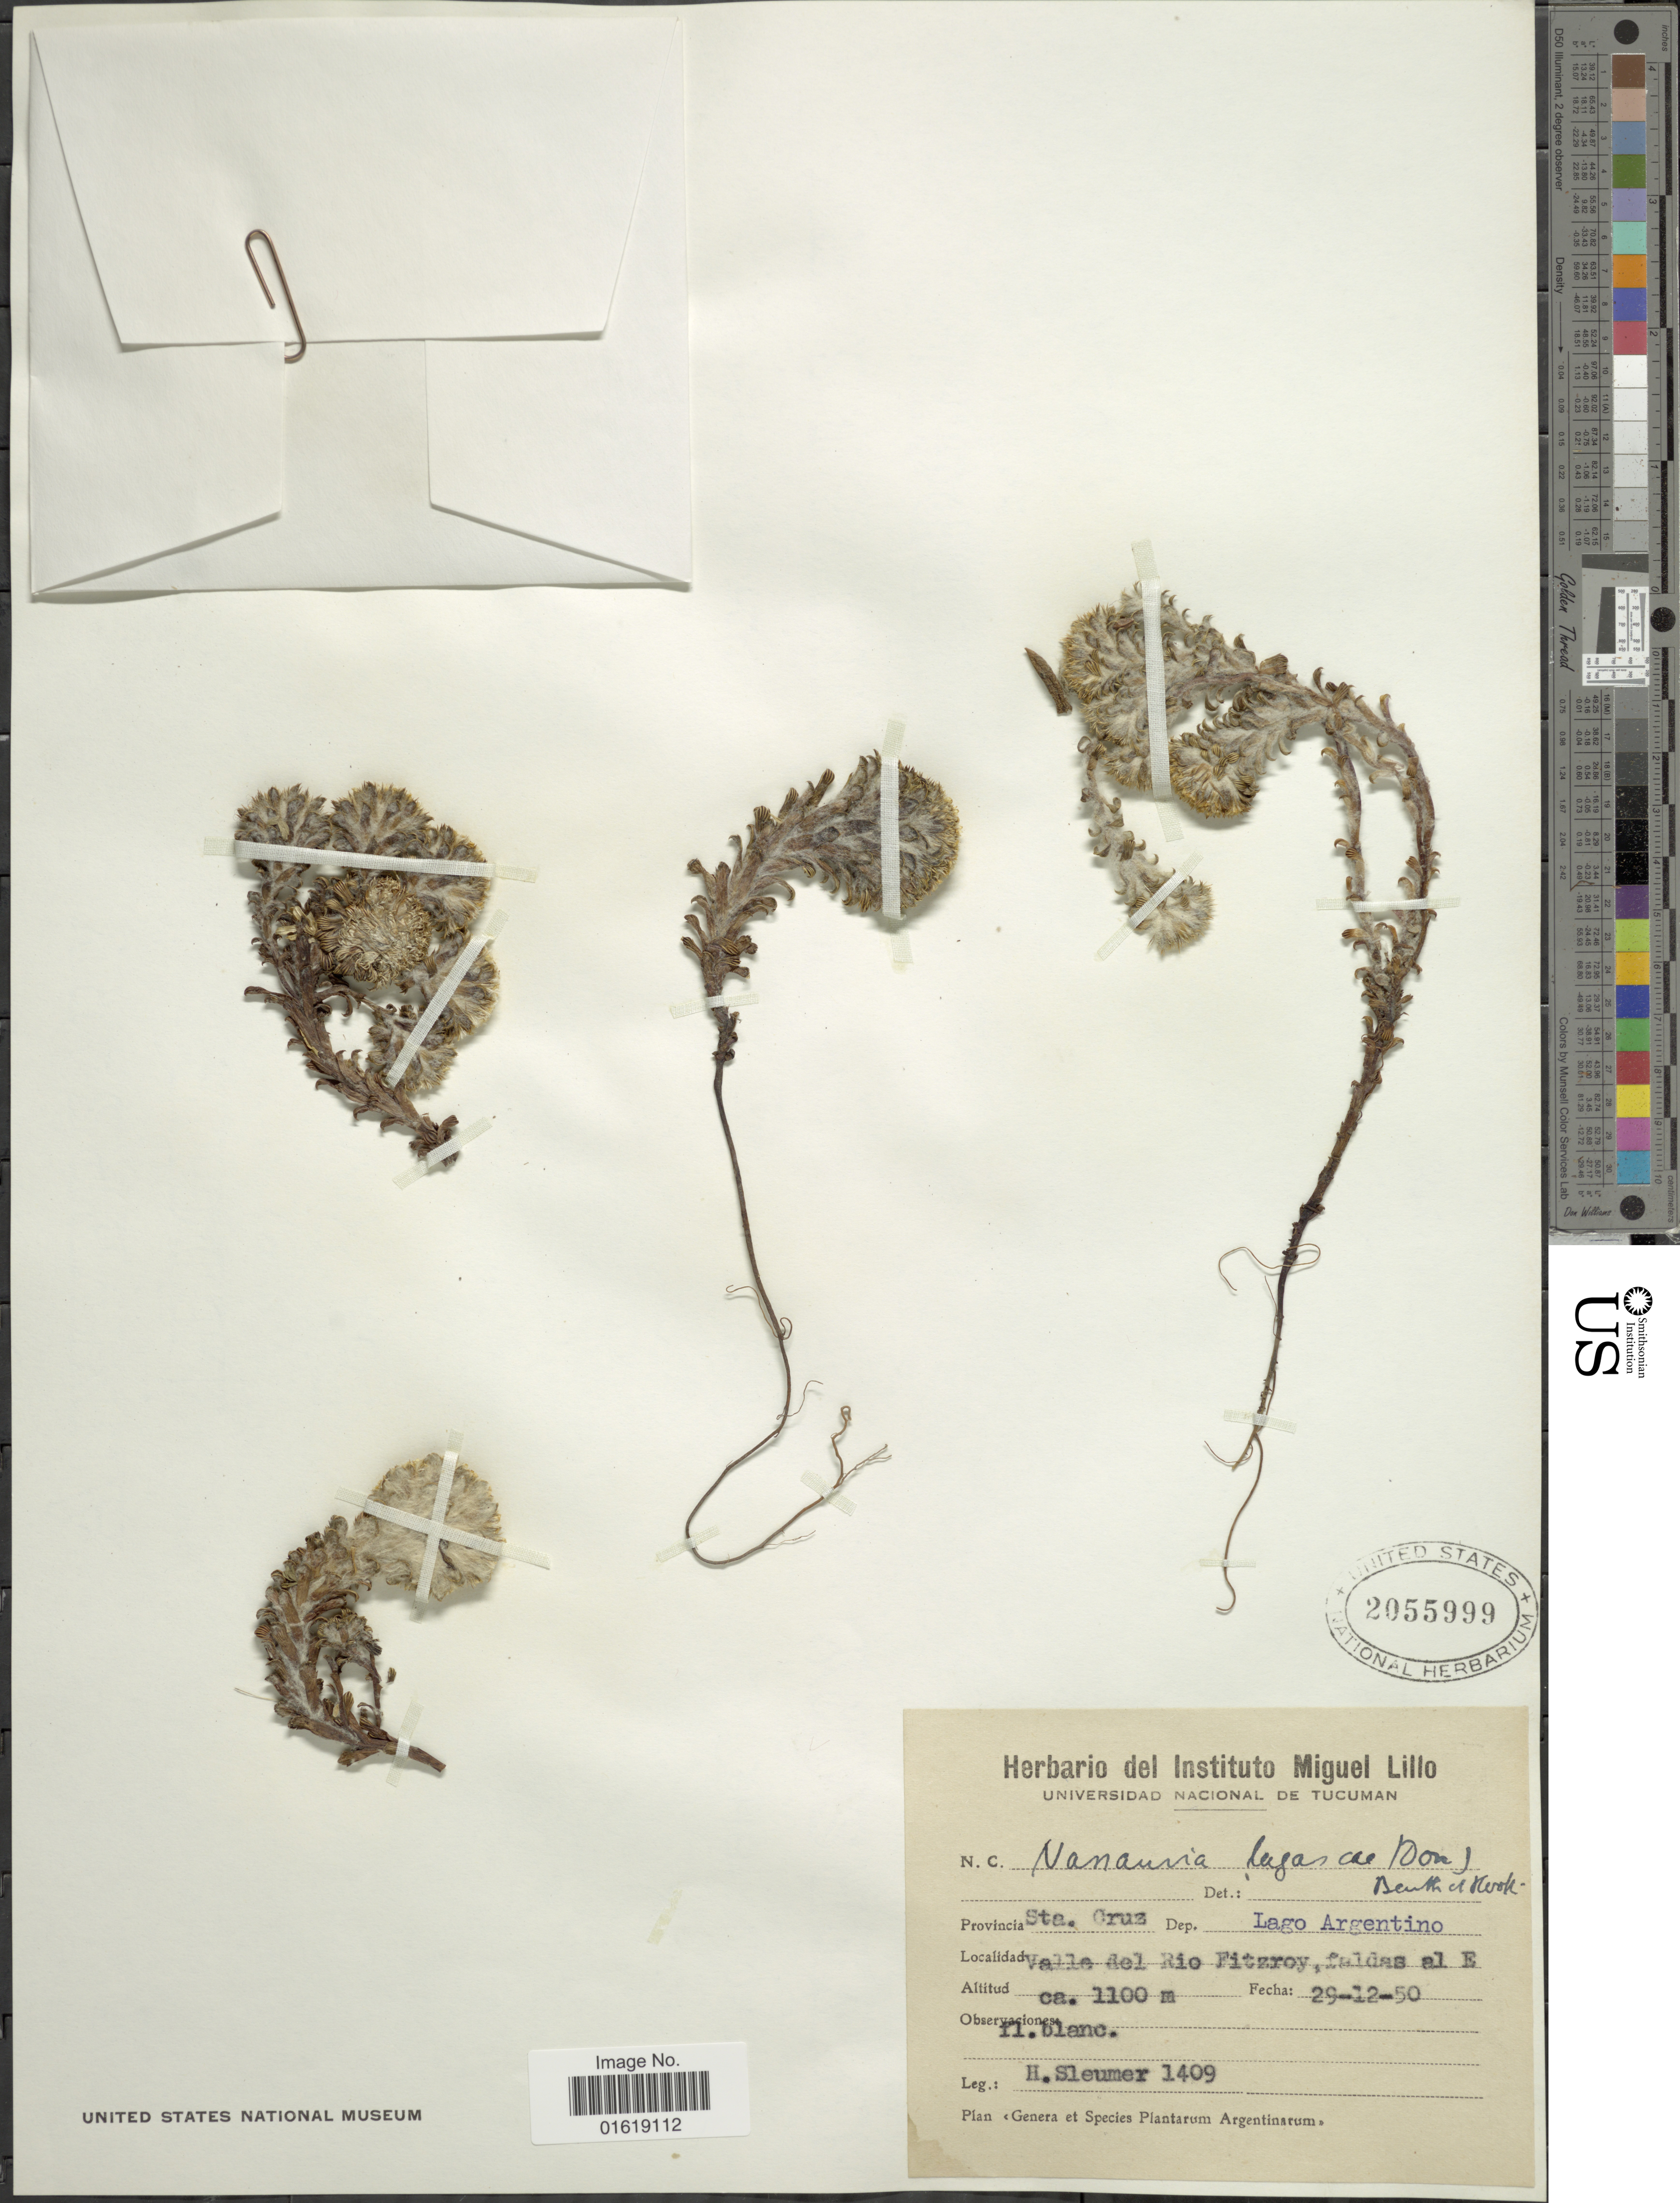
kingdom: Plantae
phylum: Tracheophyta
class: Magnoliopsida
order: Asterales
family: Asteraceae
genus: Nassauvia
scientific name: Nassauvia lagascae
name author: (D. Don) F. Meigen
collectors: H. O. Sleumer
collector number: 1409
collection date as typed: Transcribed d/m/y: 29/12/50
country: Argentina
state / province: Santa Cruz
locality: Provincia Sta. Cruz. Dep. Lago Argentino. Valle del Rio Fitzroy, faldas al E.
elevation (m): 1100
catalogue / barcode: US 2055999